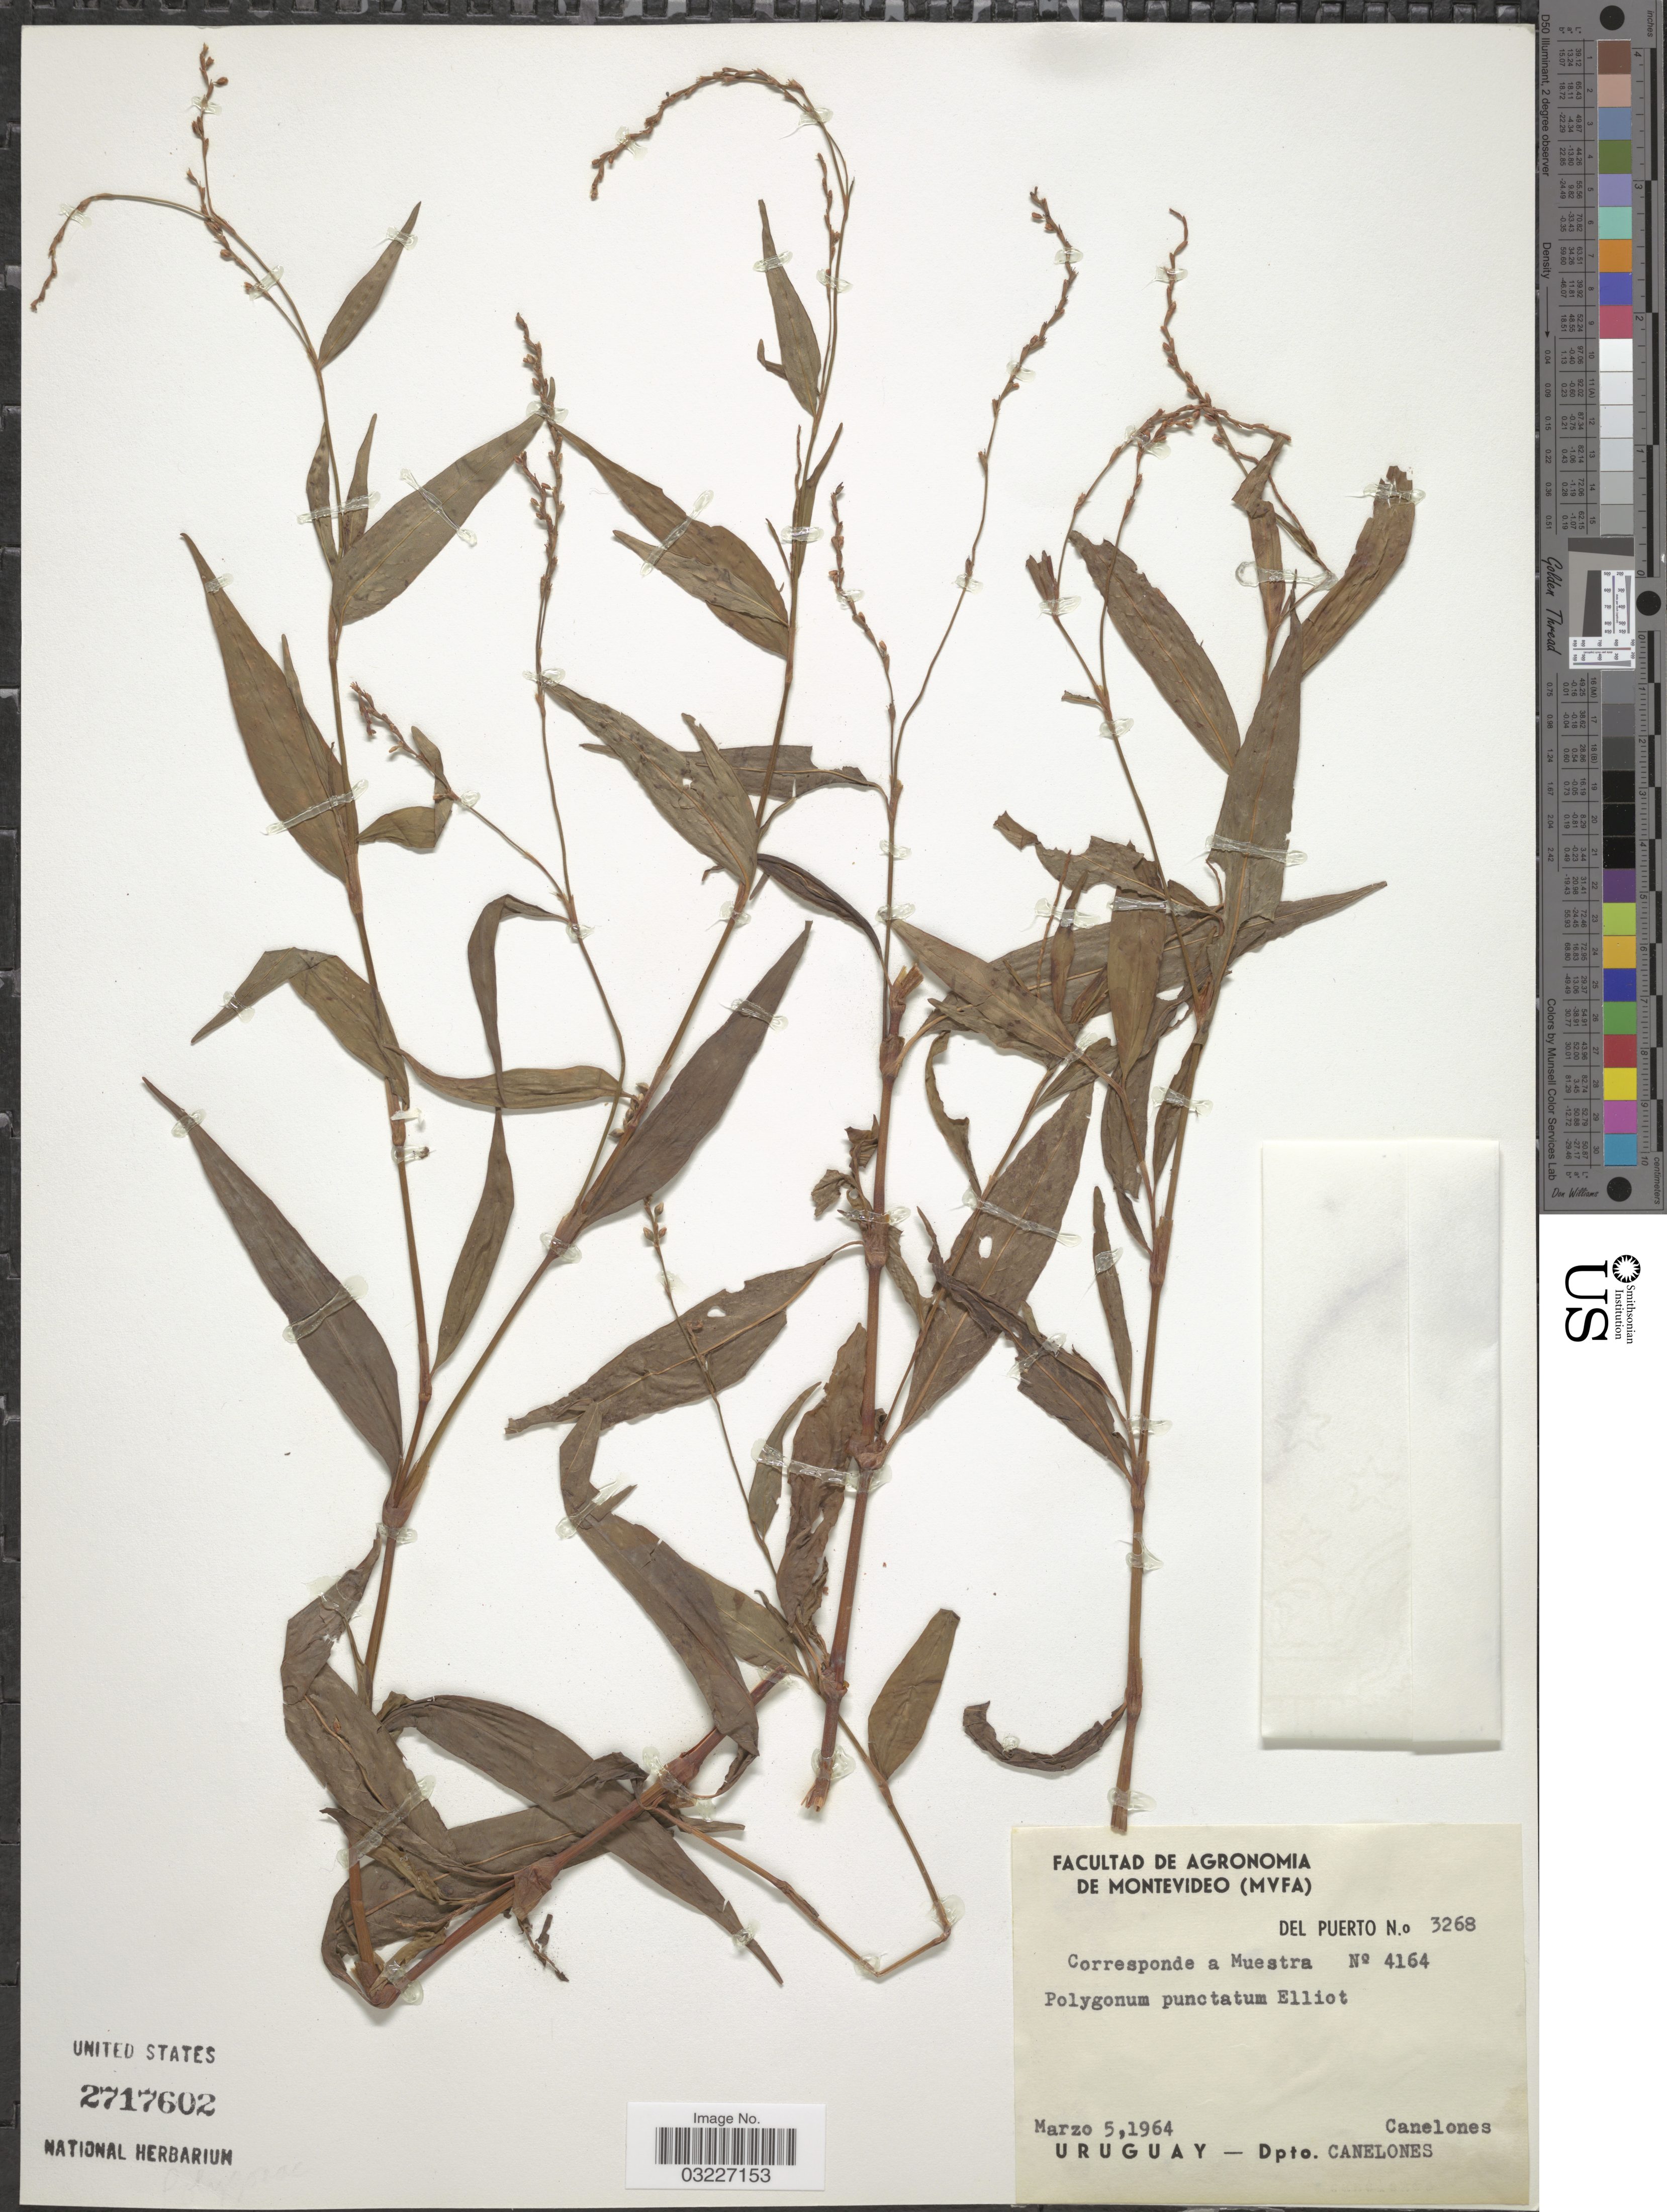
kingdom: Plantae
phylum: Tracheophyta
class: Magnoliopsida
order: Caryophyllales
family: Polygonaceae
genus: Polygonum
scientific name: Polygonum punctatum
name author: Elliott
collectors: Del Puerto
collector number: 3268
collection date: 1964-03-05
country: Uruguay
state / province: Canelones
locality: Dpto. Canelones.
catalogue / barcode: US 2717602